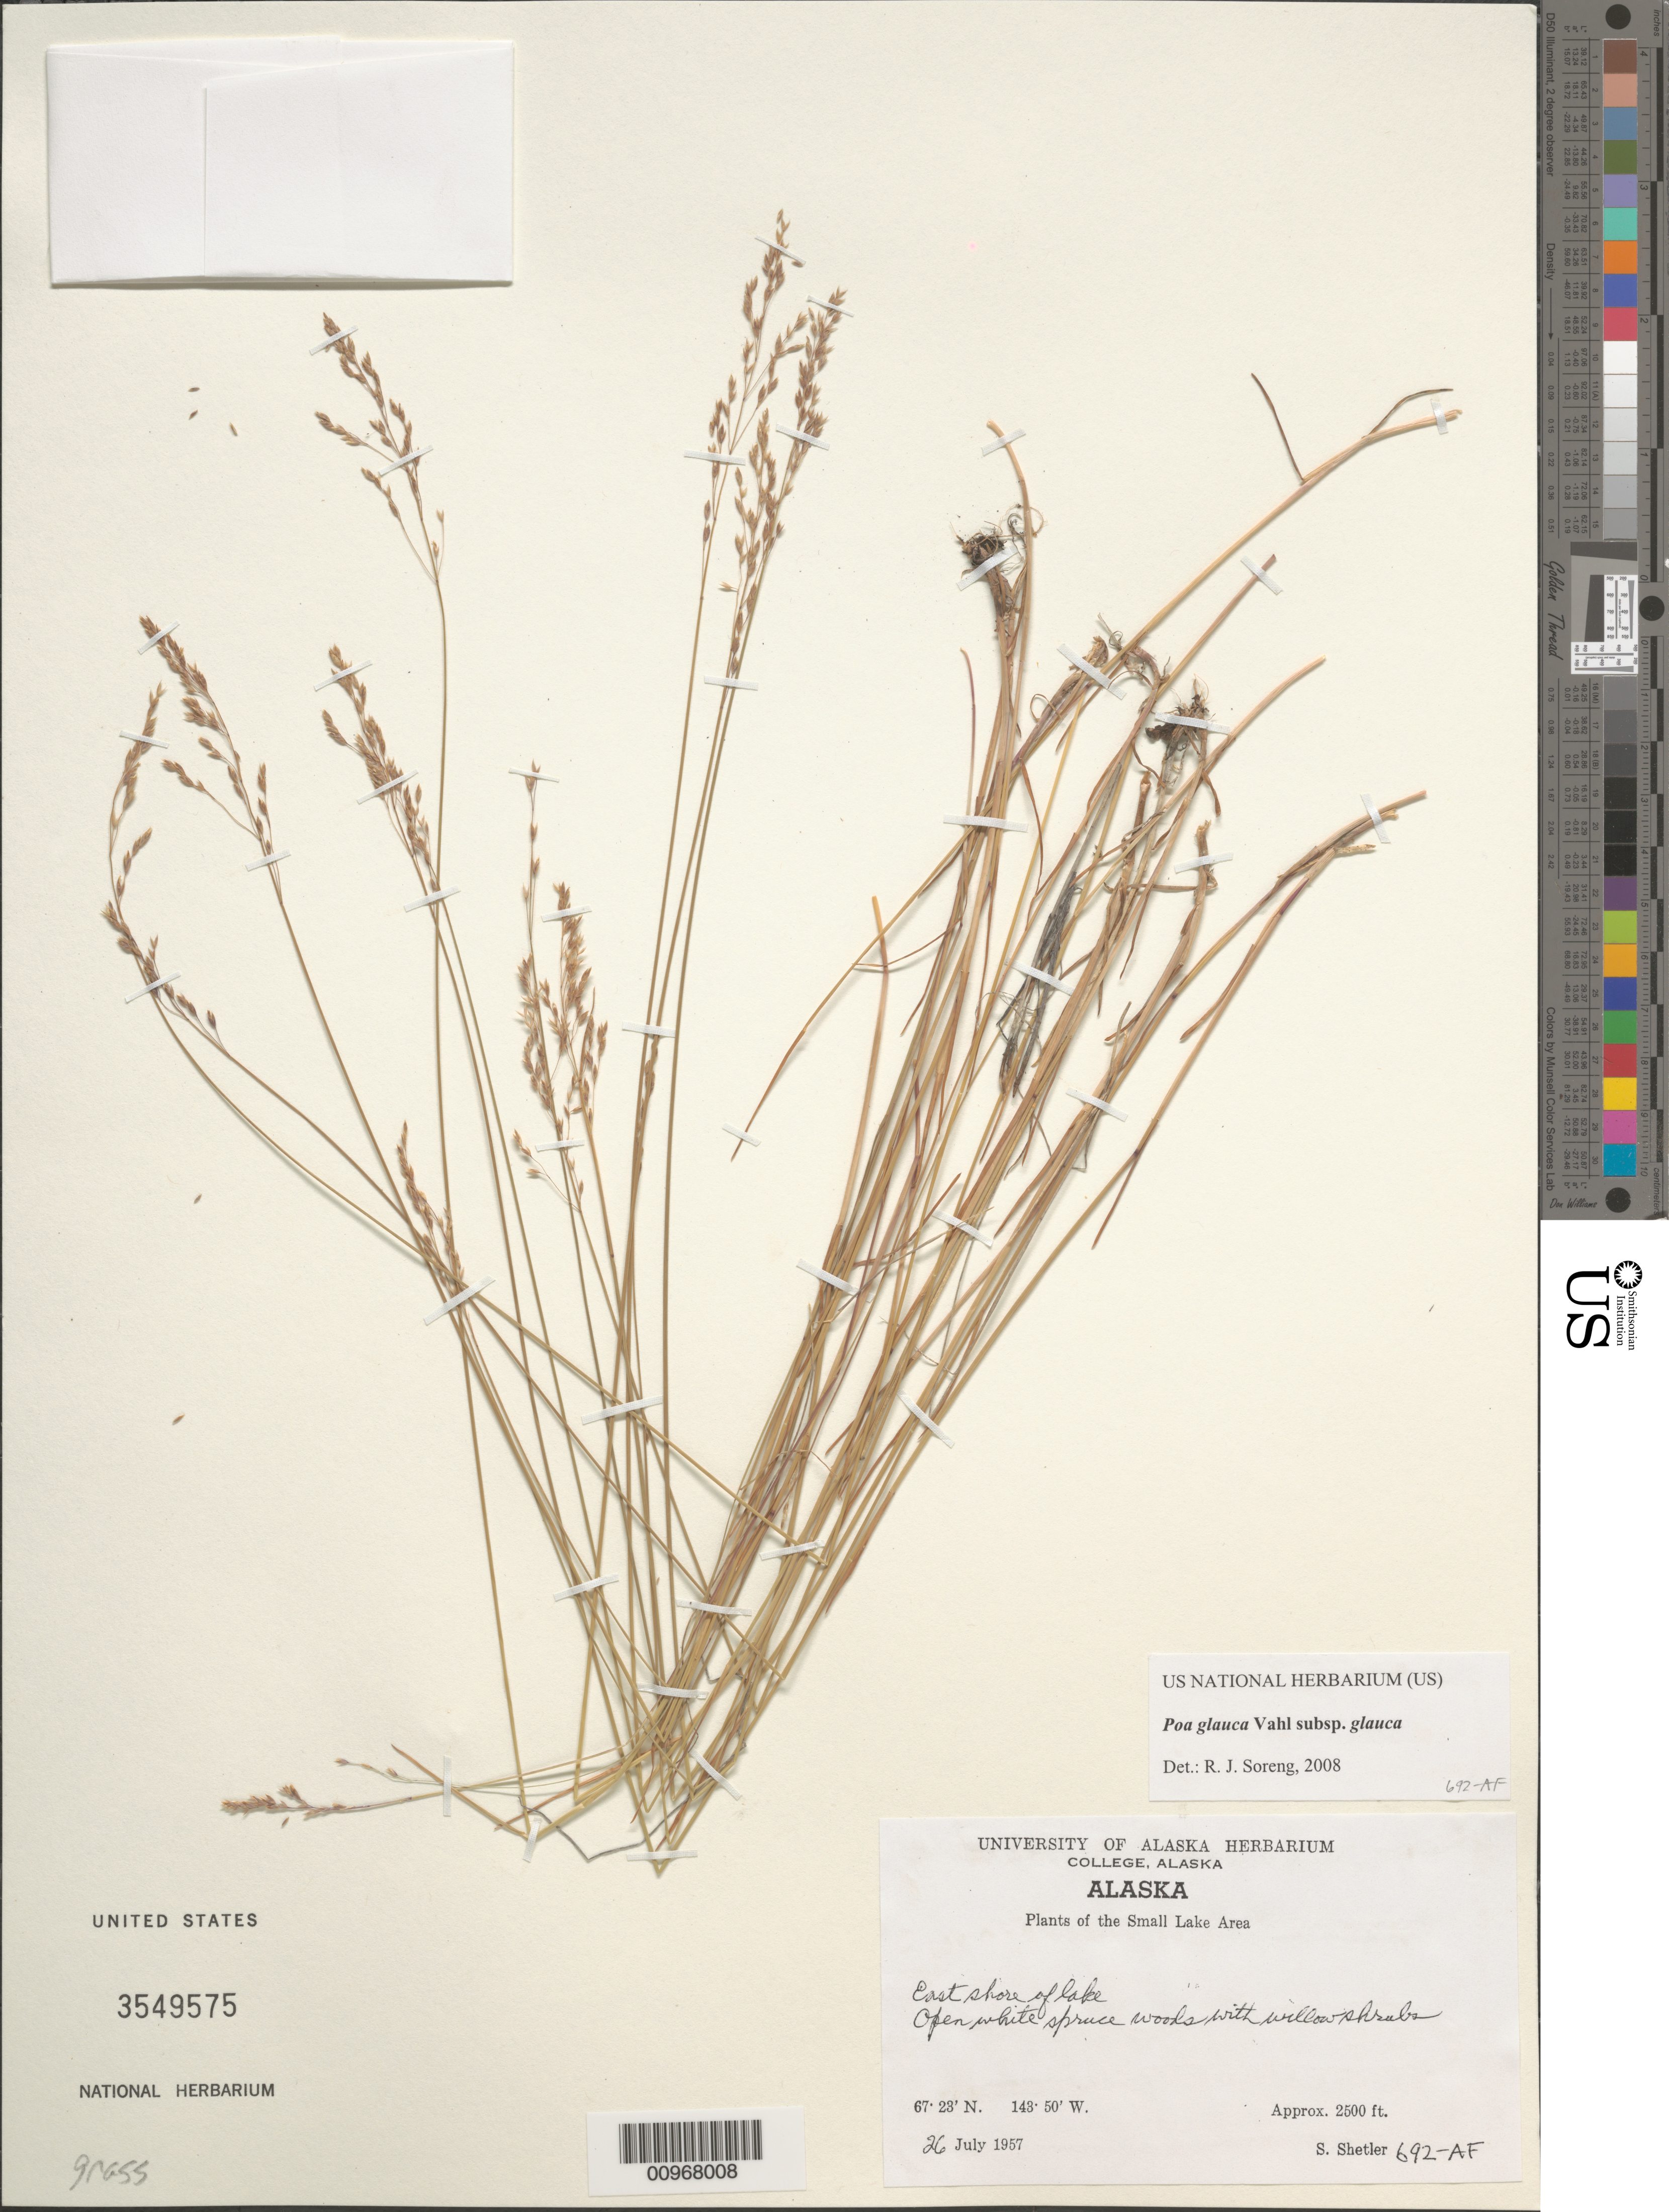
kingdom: Plantae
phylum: Tracheophyta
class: Liliopsida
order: Poales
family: Poaceae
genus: Poa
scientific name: Poa glauca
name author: Vahl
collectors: S. Shetler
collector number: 692-AF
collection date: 1957-07-26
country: United States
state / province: Alaska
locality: The Small Lake Area. East shore of lake.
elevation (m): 762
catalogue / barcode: US 3549575